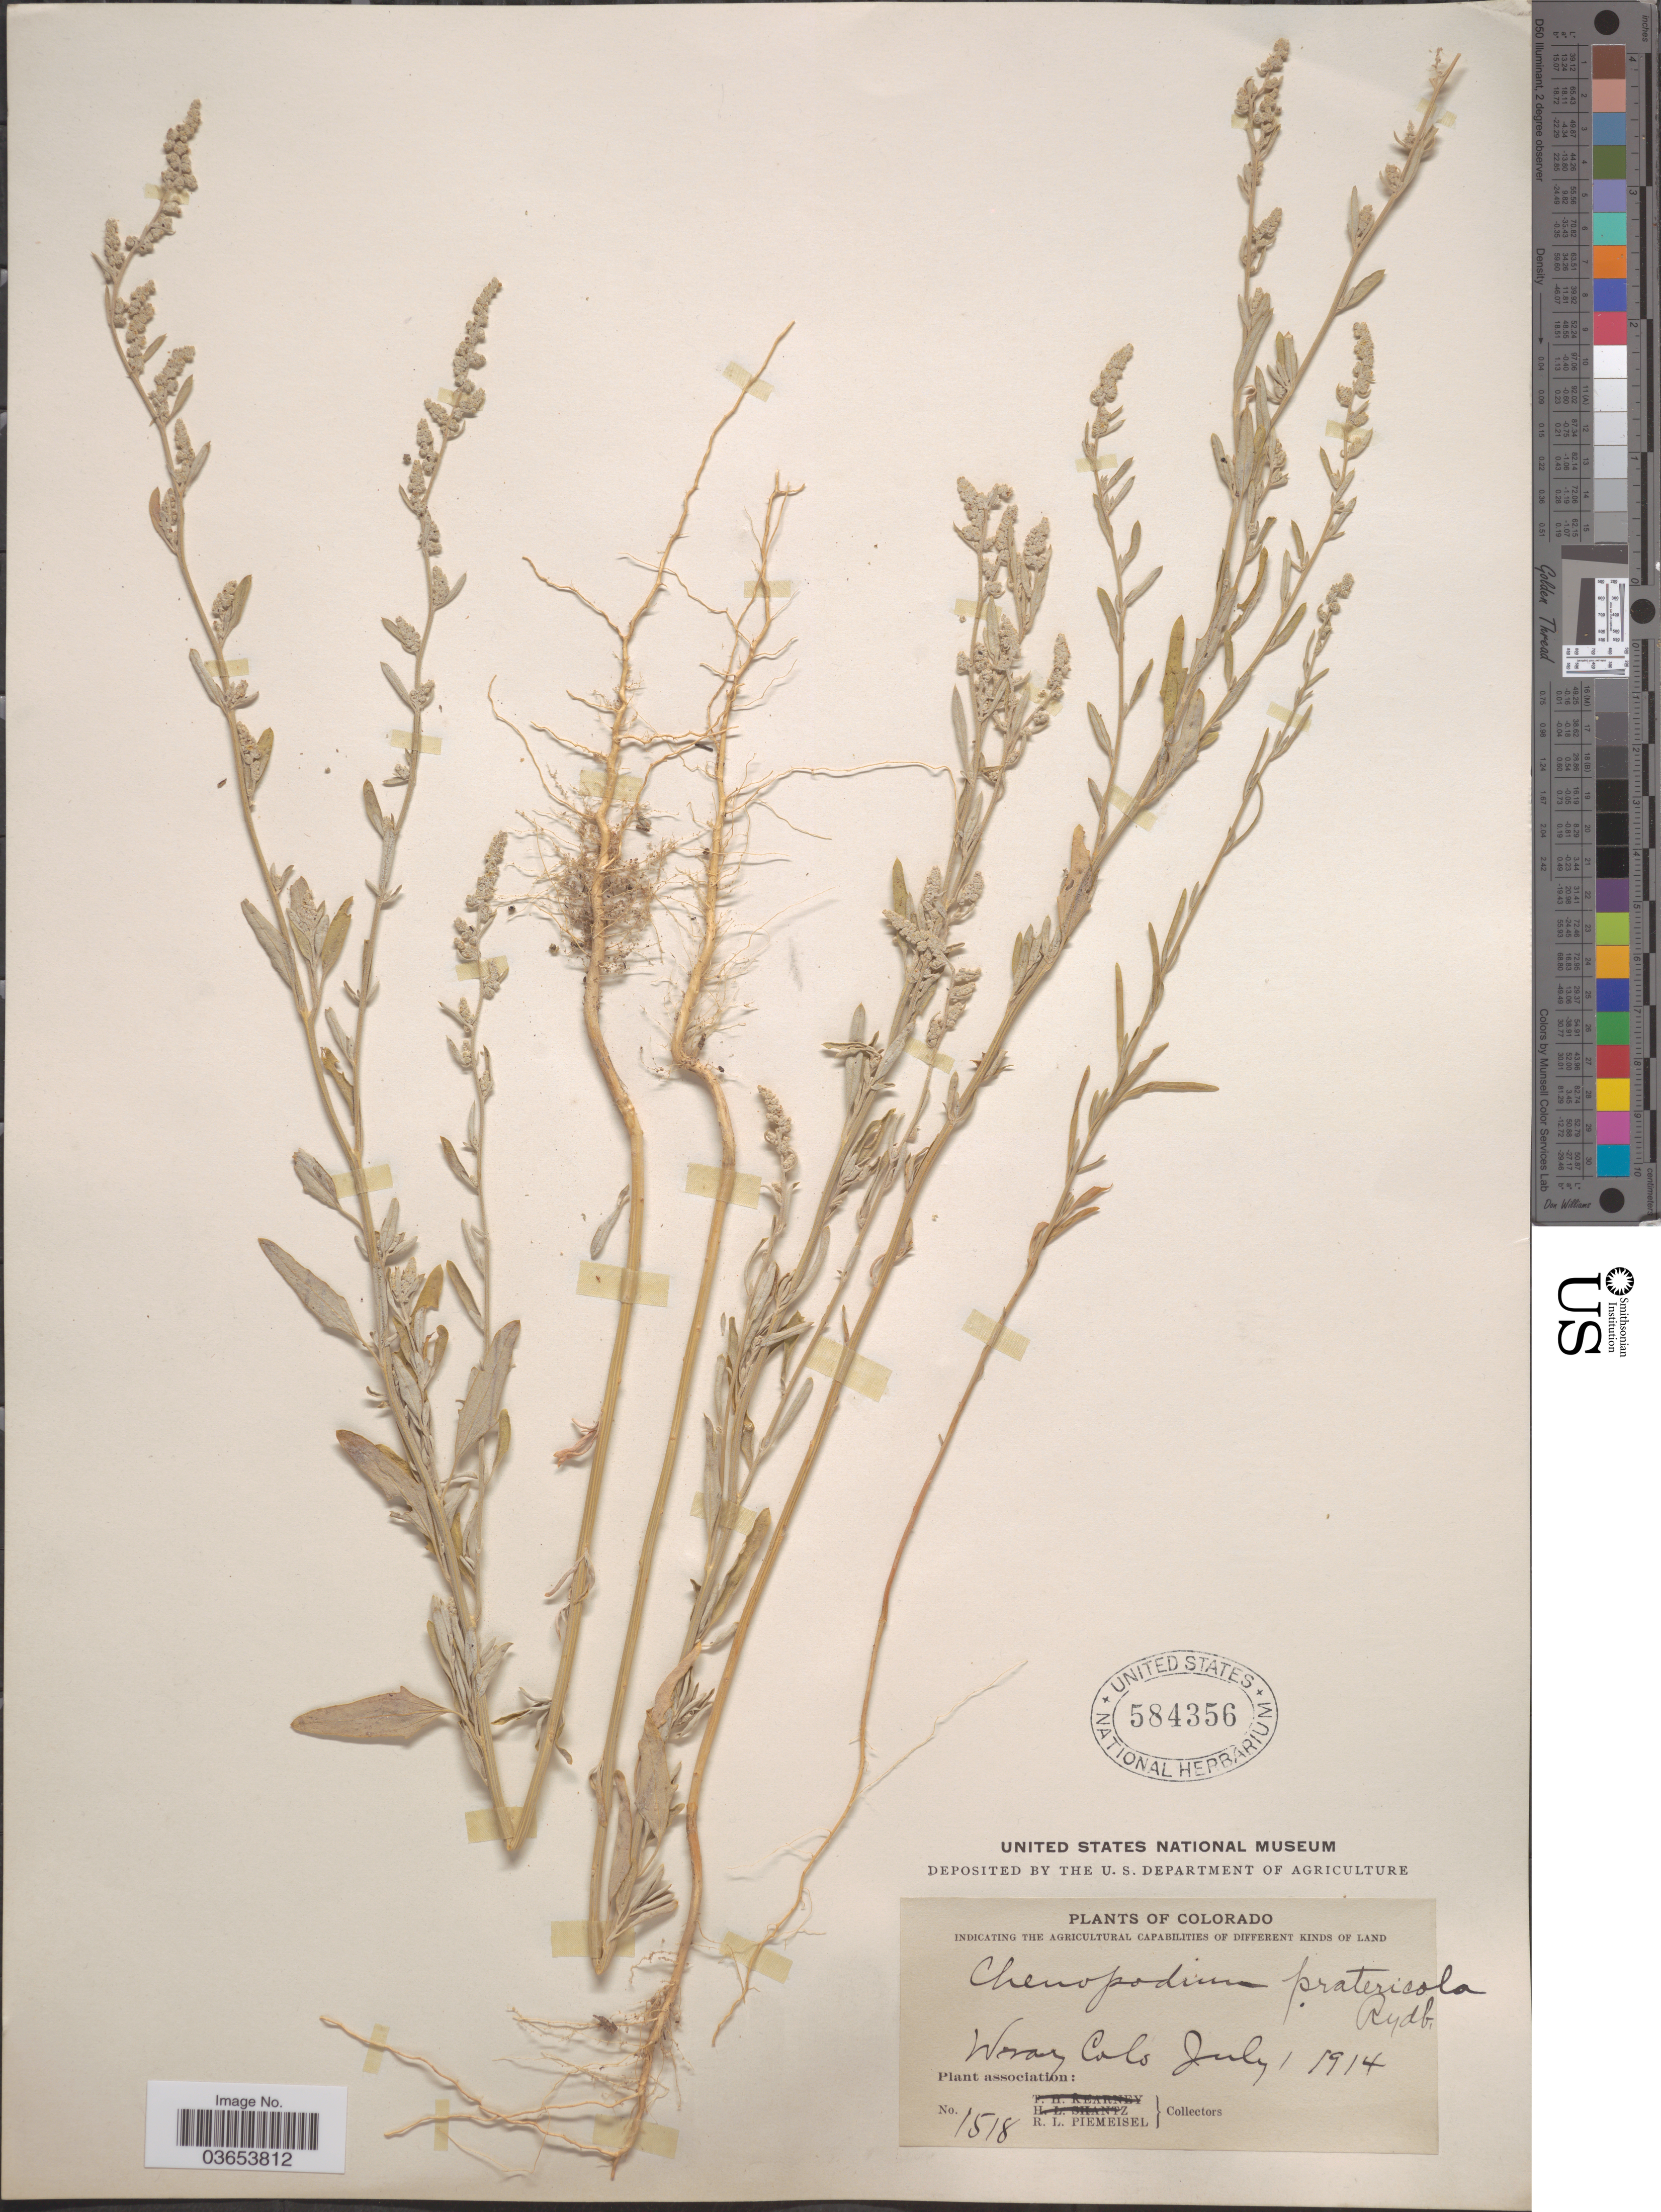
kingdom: Plantae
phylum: Tracheophyta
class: Magnoliopsida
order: Caryophyllales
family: Amaranthaceae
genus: Chenopodium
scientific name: Chenopodium pratericola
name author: Rydb.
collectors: R. L. Piemeisel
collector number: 1518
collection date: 1914-07-01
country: United States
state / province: Colorado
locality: Wray Colo.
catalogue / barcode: US 584356